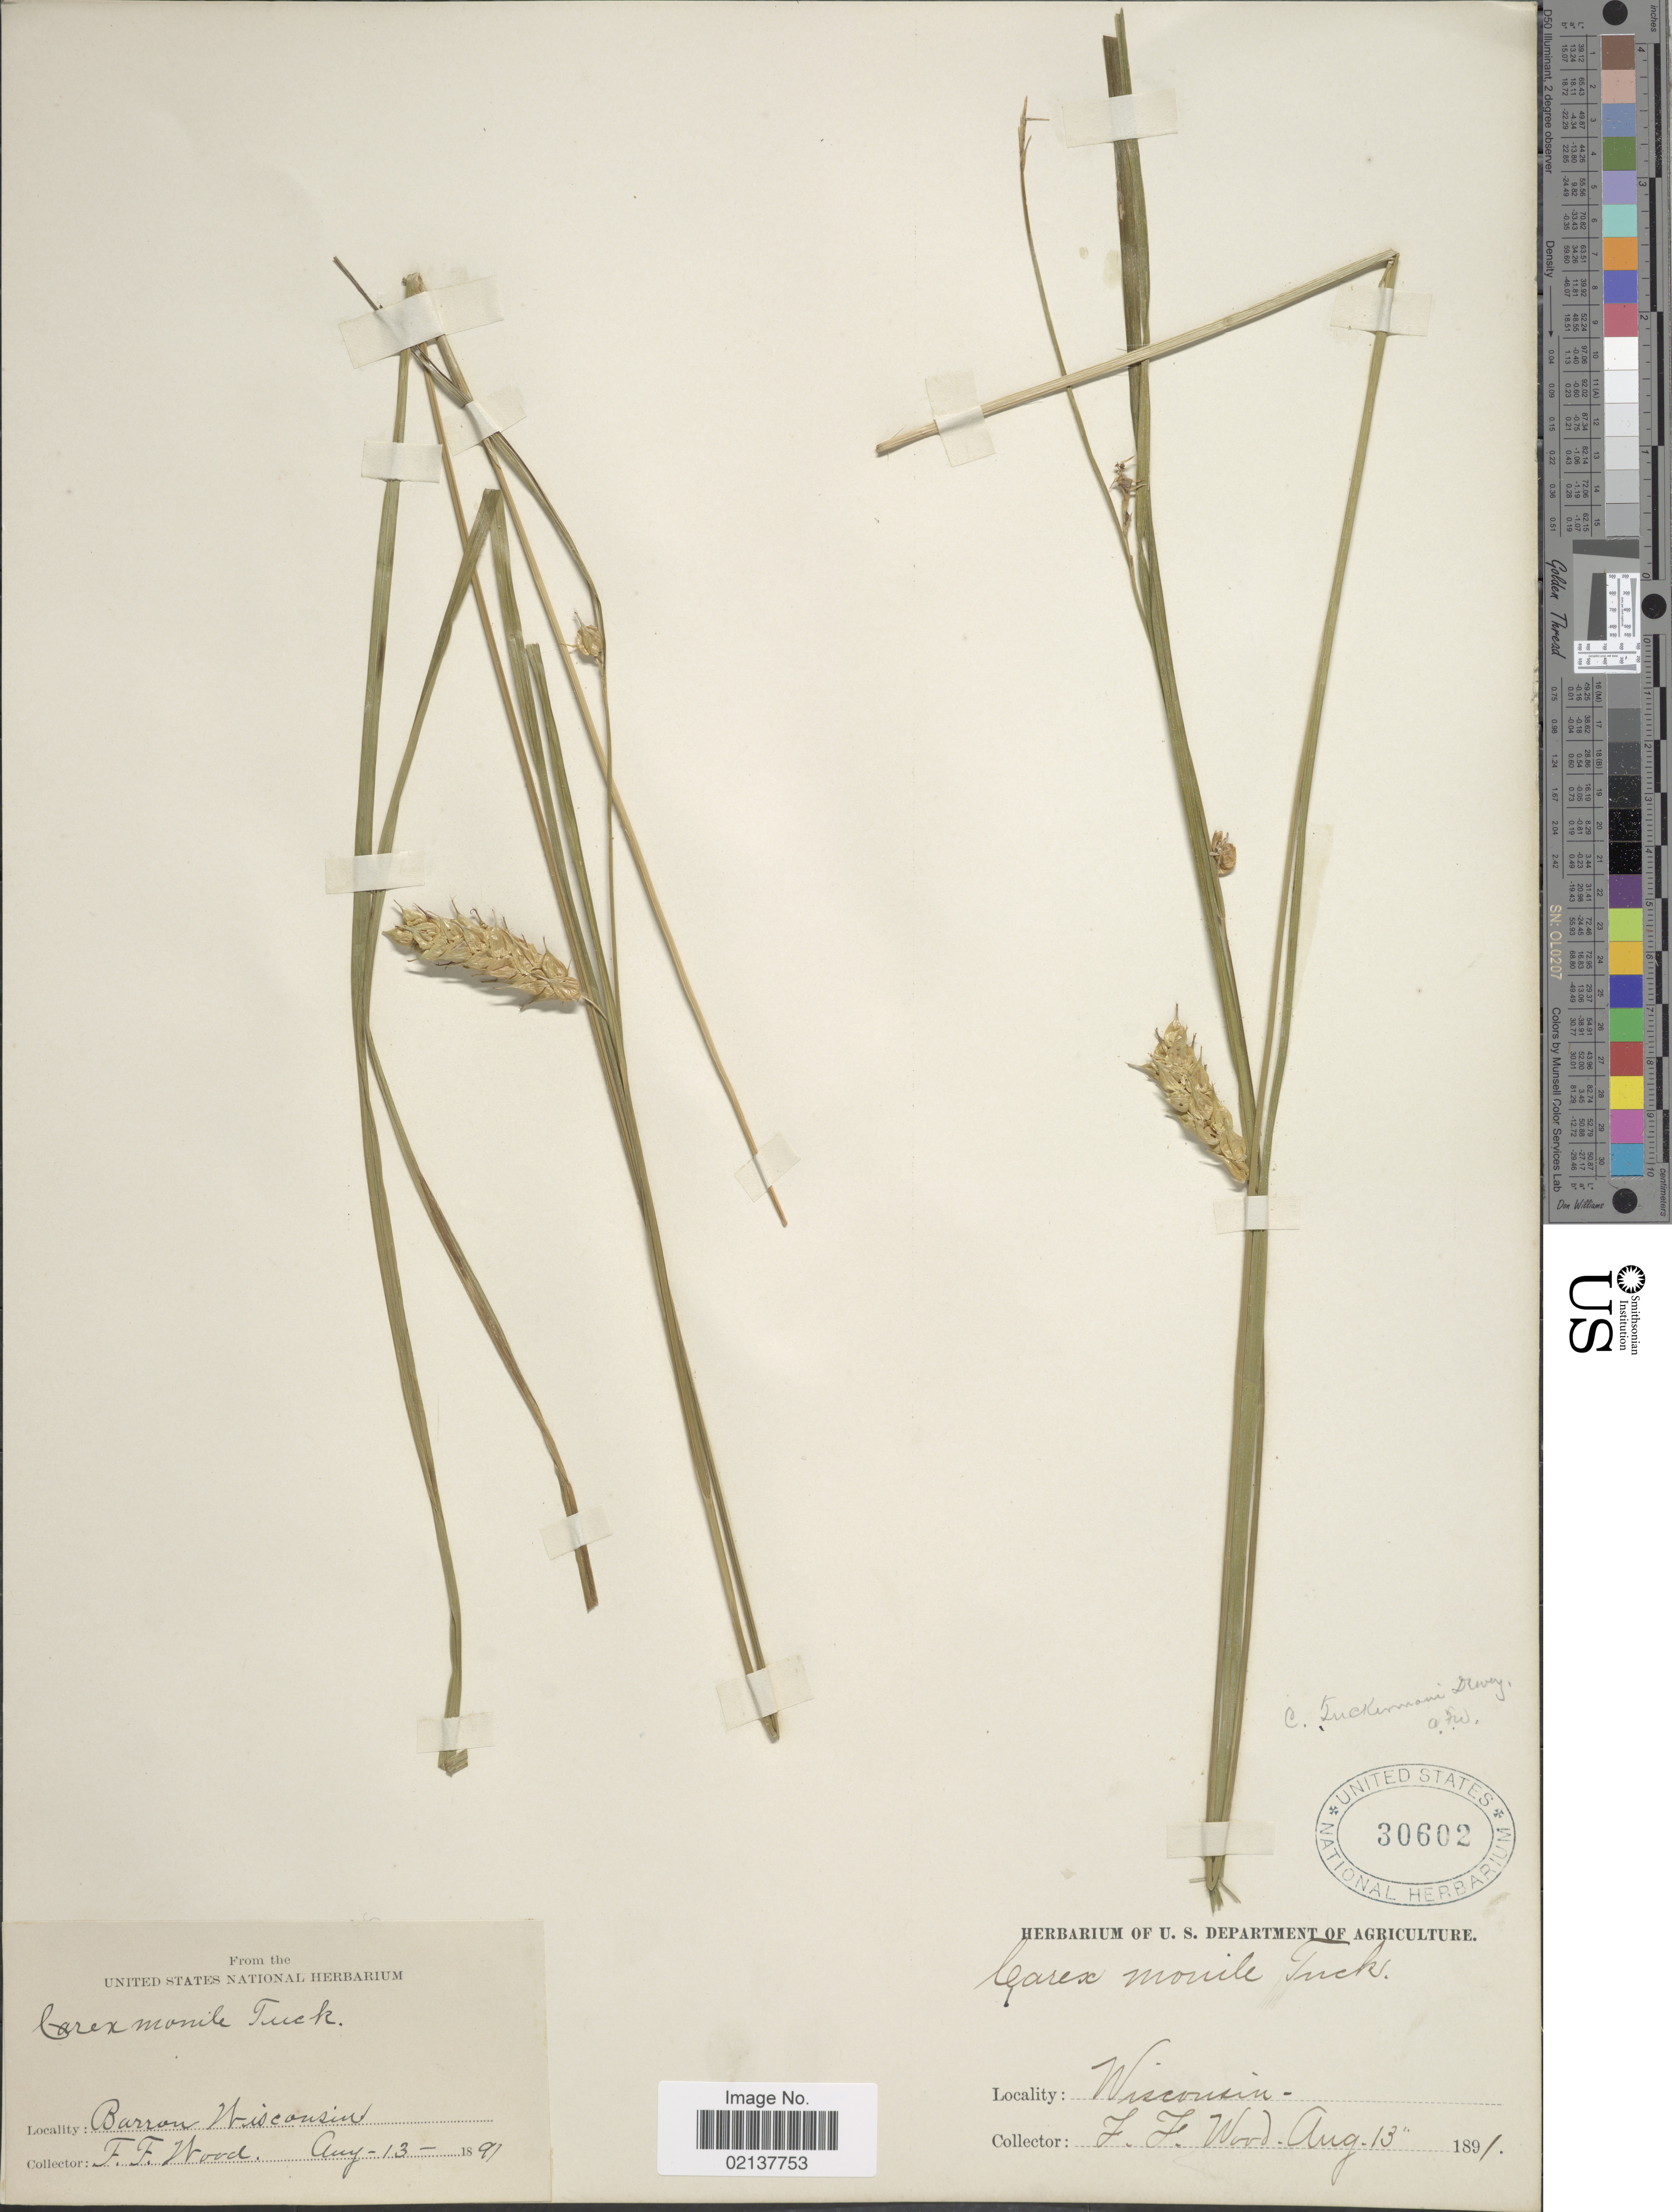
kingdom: Plantae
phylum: Tracheophyta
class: Liliopsida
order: Poales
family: Cyperaceae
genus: Carex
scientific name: Carex tuckermanii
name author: Boott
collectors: F. Wood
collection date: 1891-08-13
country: United States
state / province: Wisconsin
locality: Barron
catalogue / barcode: US 30602